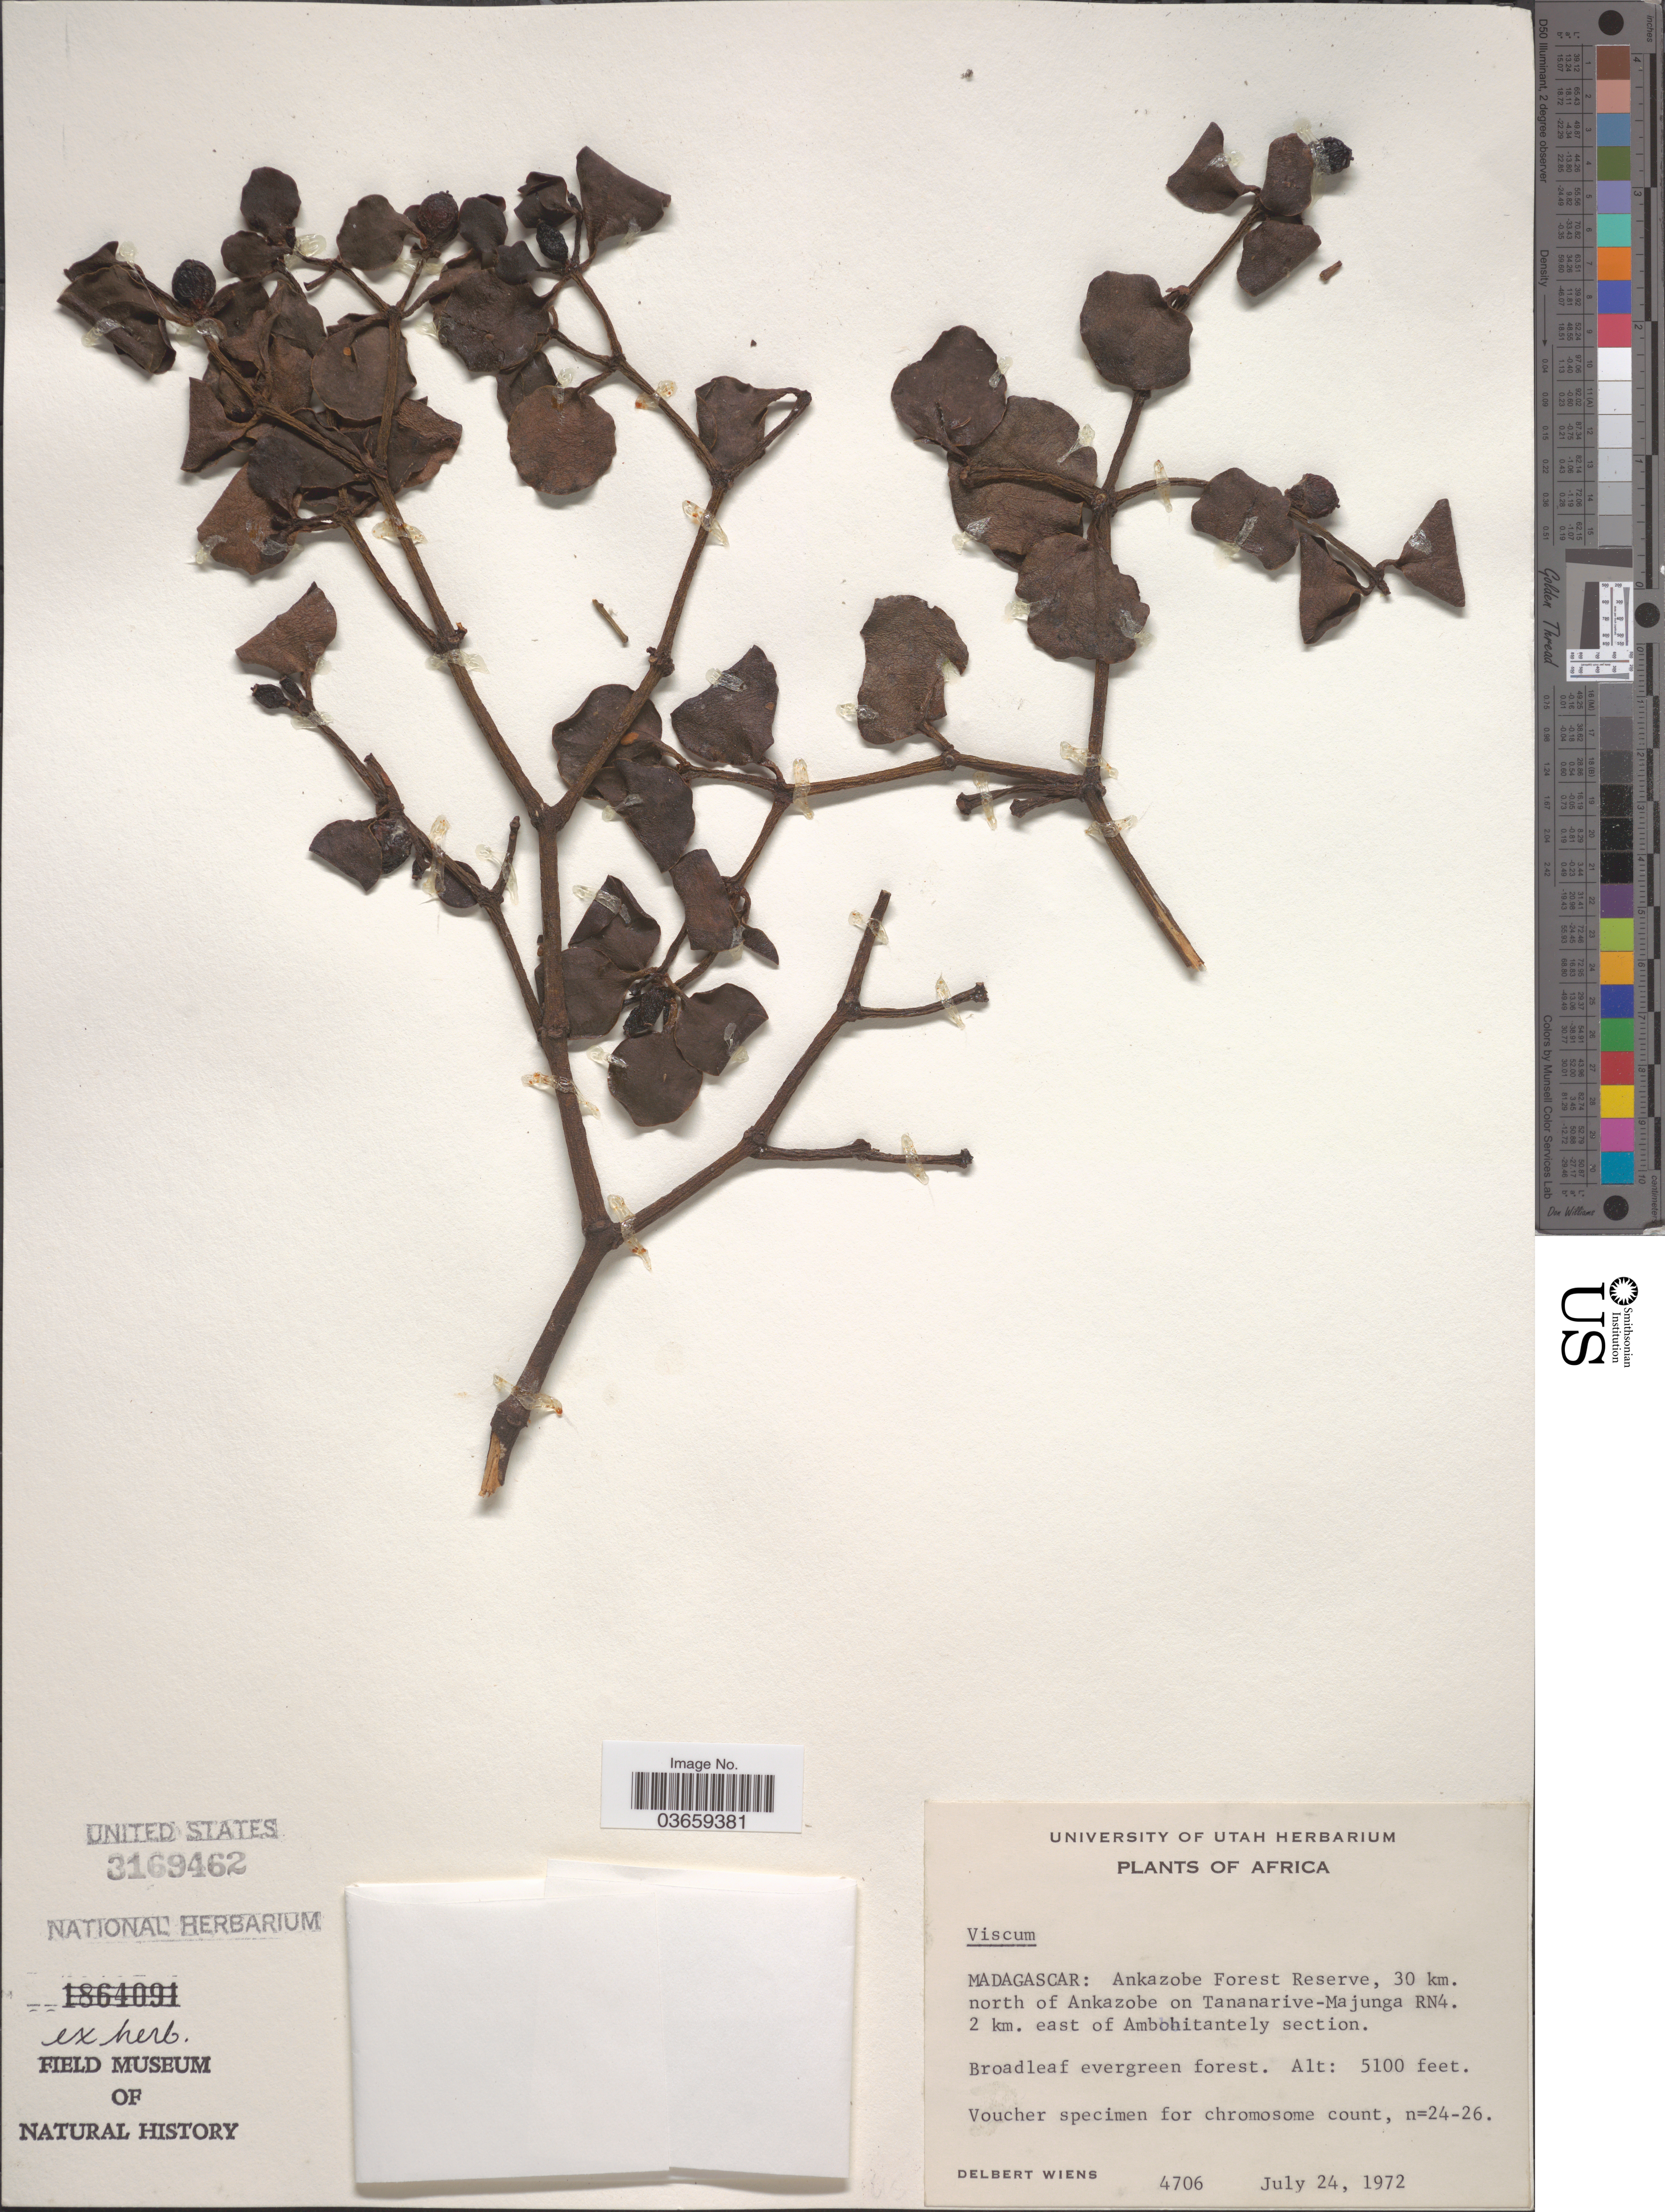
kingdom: Plantae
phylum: Tracheophyta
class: Magnoliopsida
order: Santalales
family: Viscaceae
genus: Viscum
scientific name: Viscum sp.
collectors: D. Wiens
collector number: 4706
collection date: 1972-07-24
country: Madagascar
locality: Ankazobe Forest Reserve, 30 km. north of Ankazobe on Tananarive-Majunga RN4. 2 km. east of Ambohitantely section.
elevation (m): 1554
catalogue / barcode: US 3169462